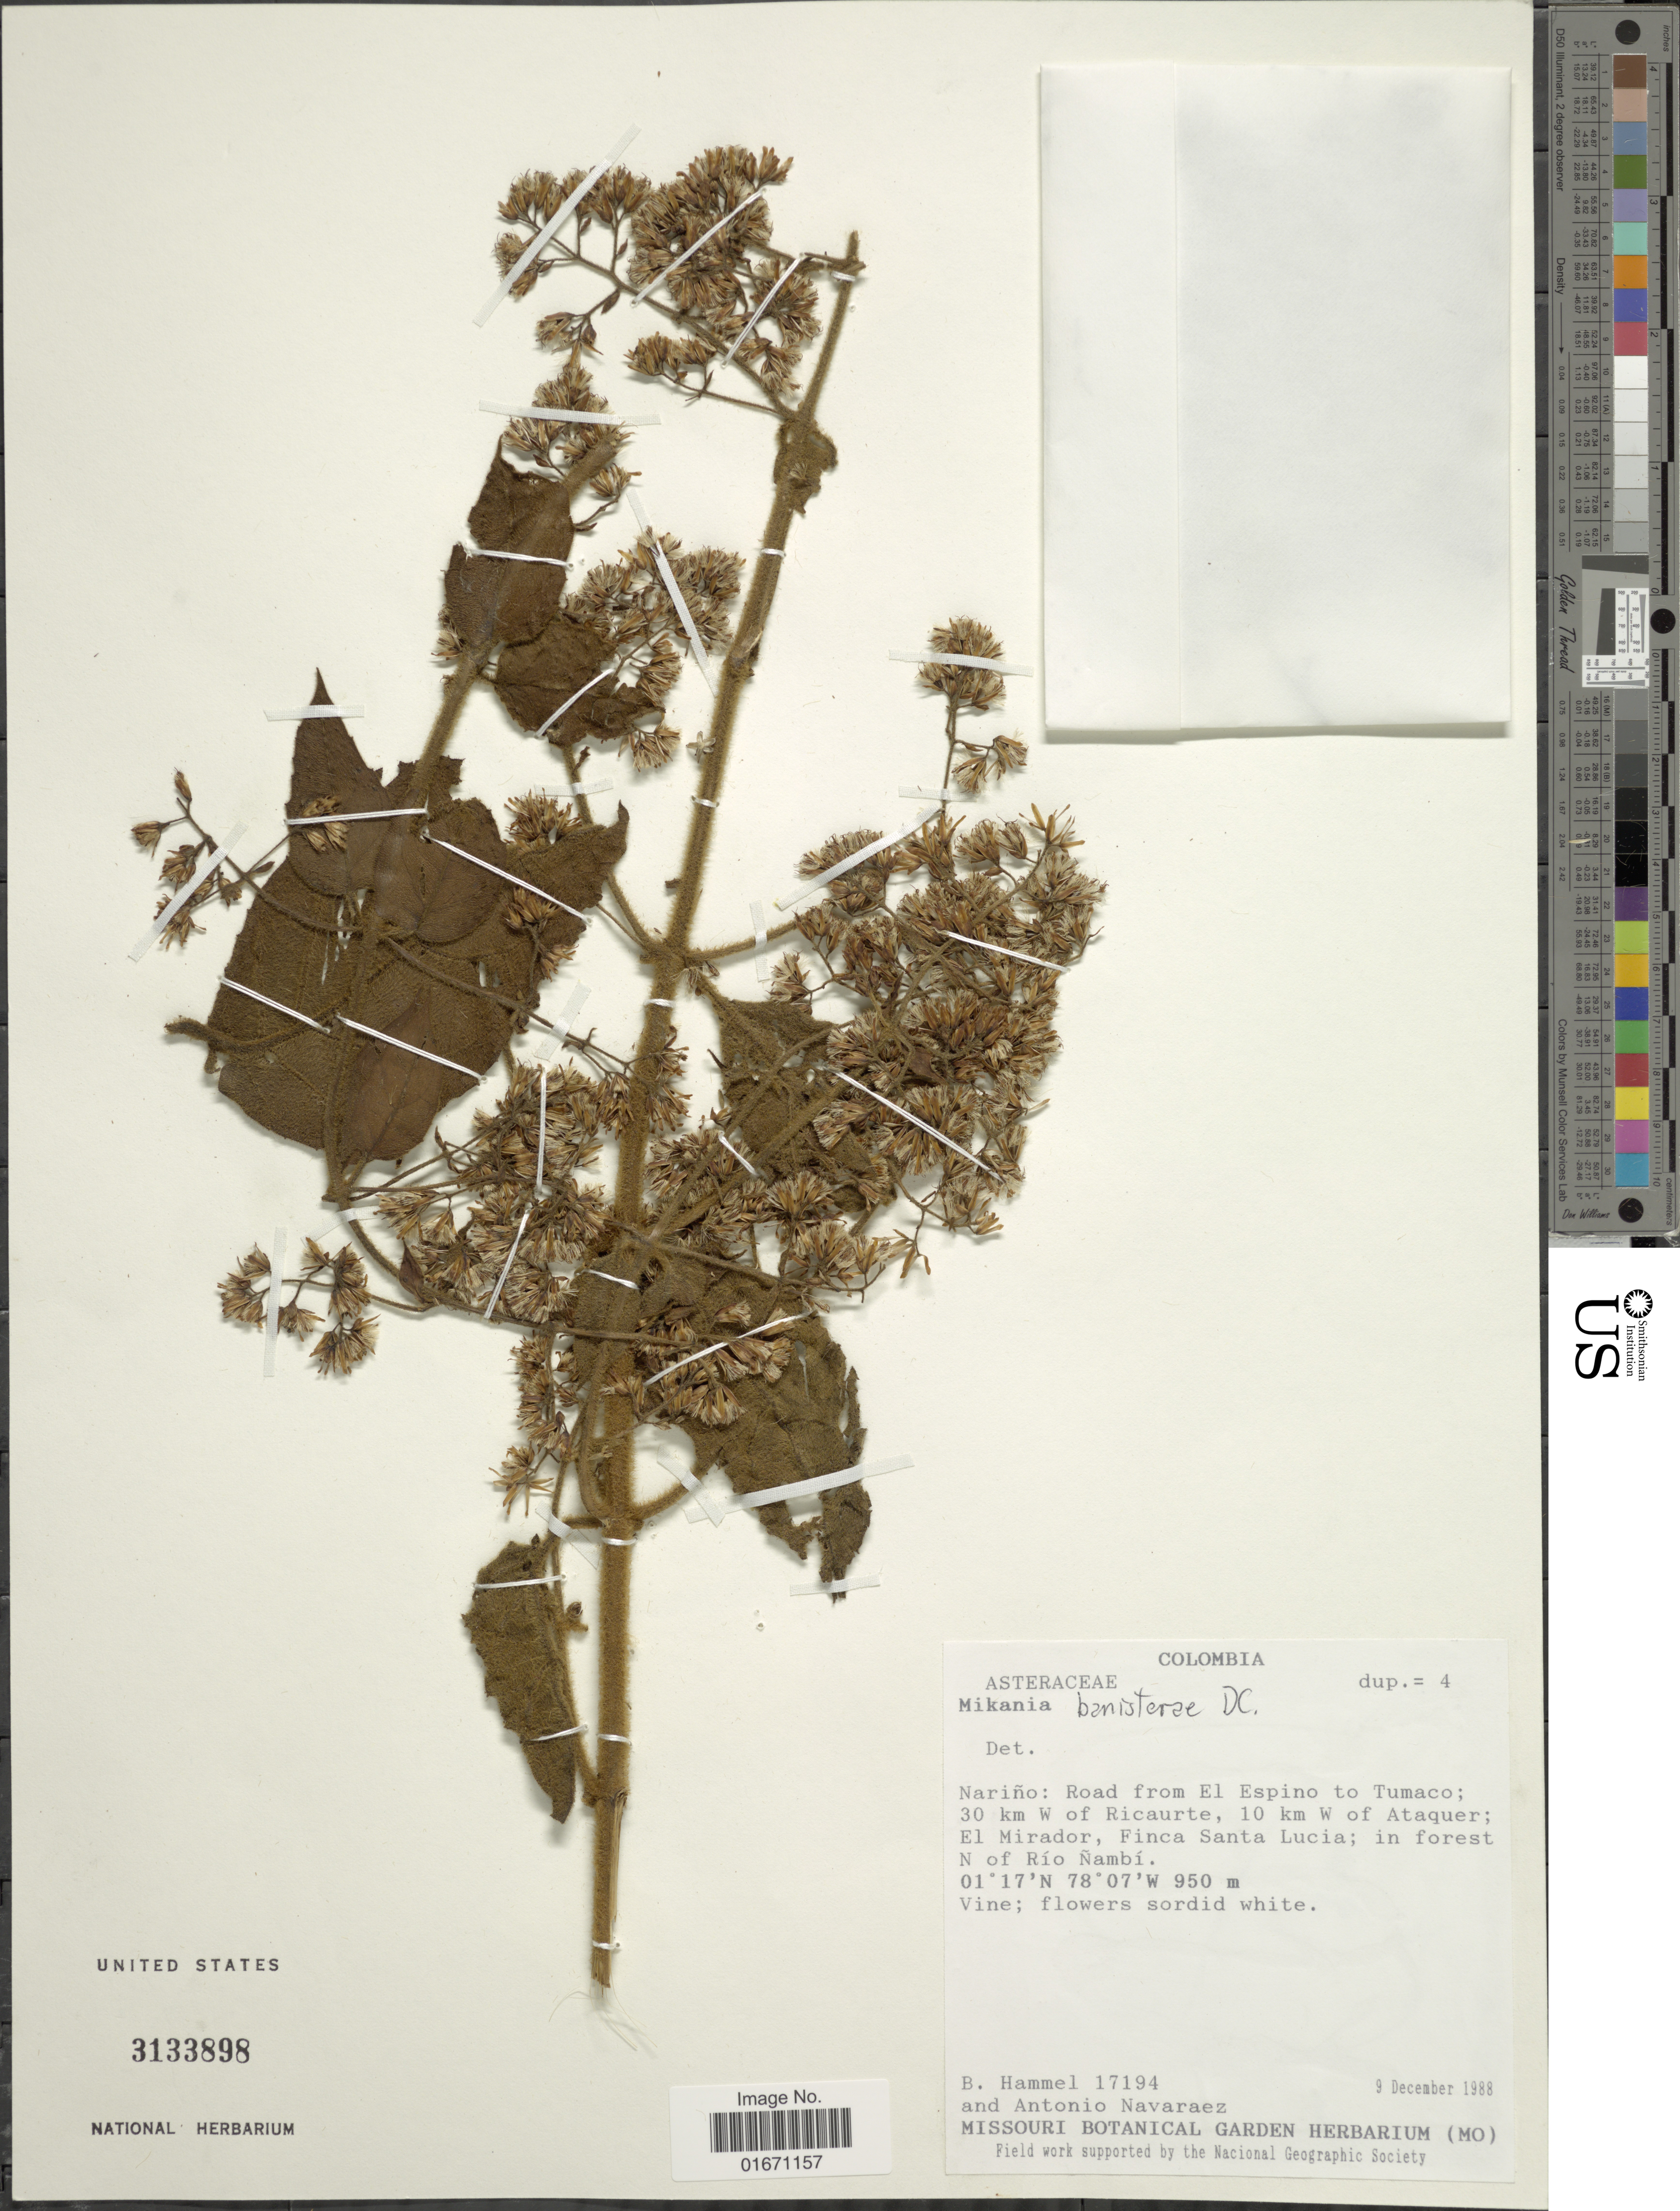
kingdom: Plantae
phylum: Tracheophyta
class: Magnoliopsida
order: Asterales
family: Asteraceae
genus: Mikania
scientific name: Mikania banisteriae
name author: DC.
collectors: B. Hammel & A. Navaraez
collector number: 17194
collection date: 1988-12-09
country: Colombia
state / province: Nariño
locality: Road from El Espino to Tumaco, 30 km W of Ricaurte, 10 km W of Ataquer, El Mirador, Finca Santa Lucia, N of Rio Nambi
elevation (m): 950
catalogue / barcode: US 3133898